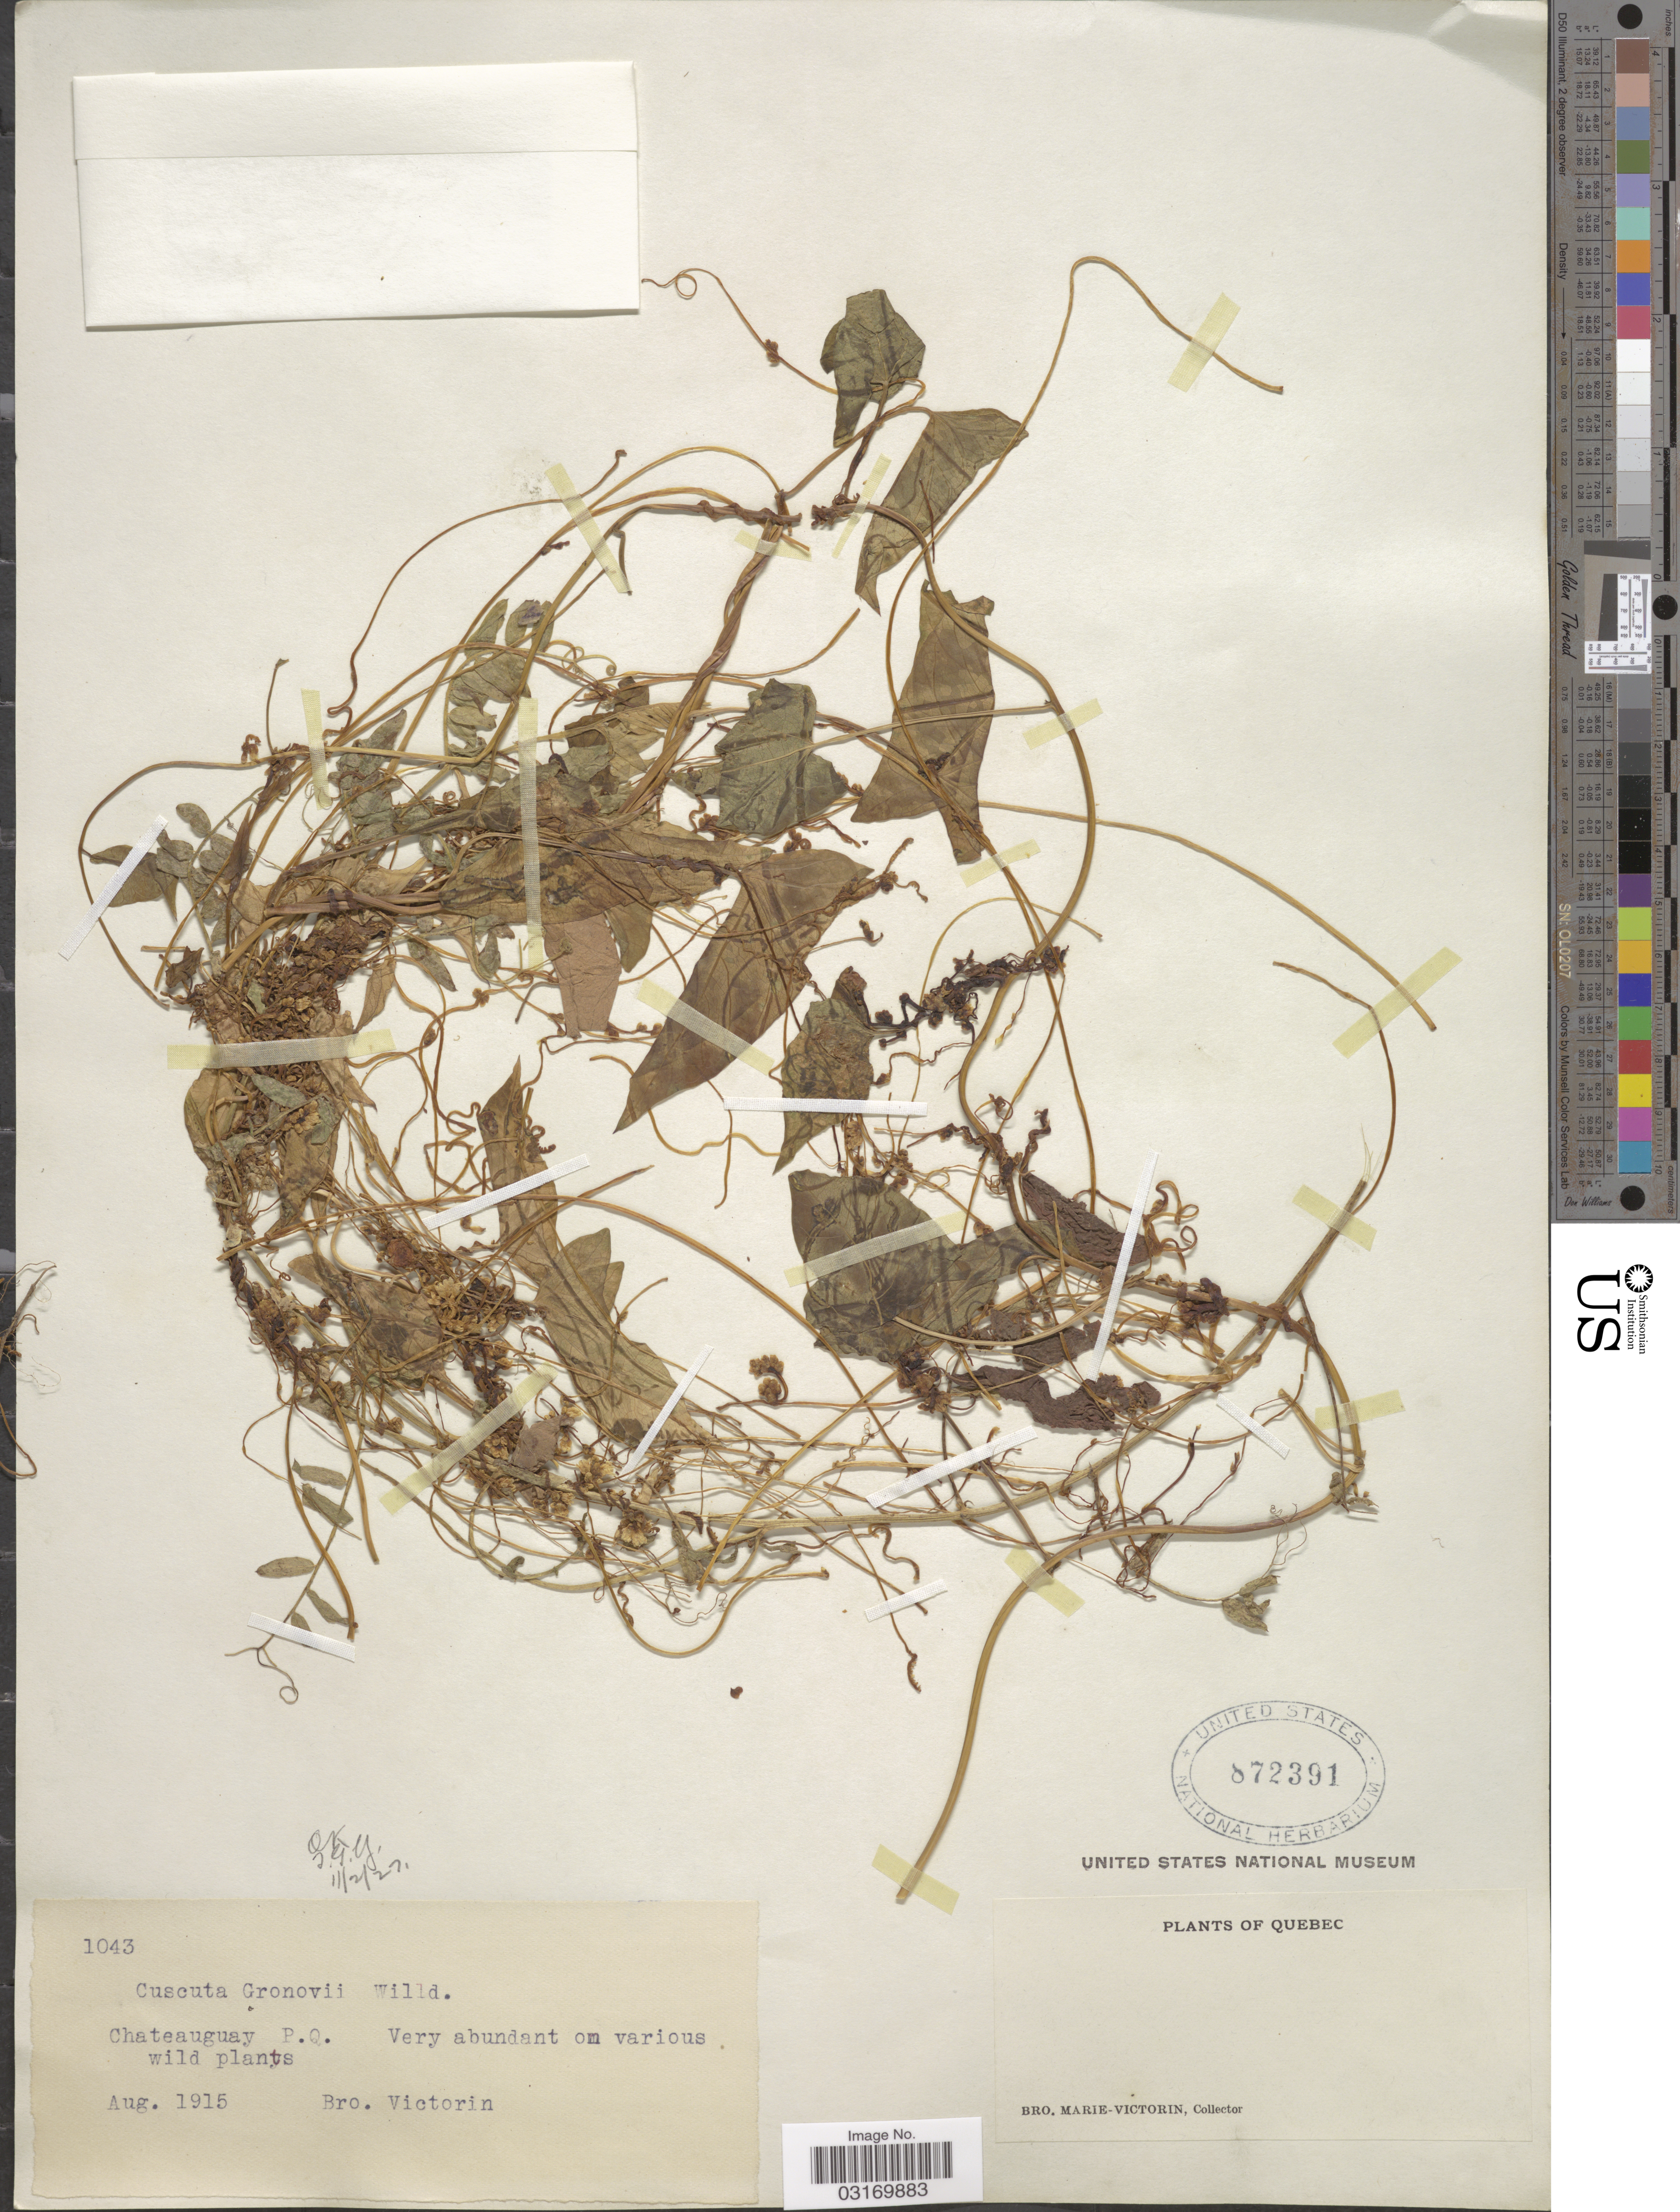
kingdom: Plantae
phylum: Tracheophyta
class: Magnoliopsida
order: Solanales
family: Convolvulaceae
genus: Cuscuta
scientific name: Cuscuta gronovii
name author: Willd. ex Schult.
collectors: B. Victorin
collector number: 1043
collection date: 1915-08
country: Canada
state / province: Quebec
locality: Chateauguay P.Q.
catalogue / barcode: US 872391